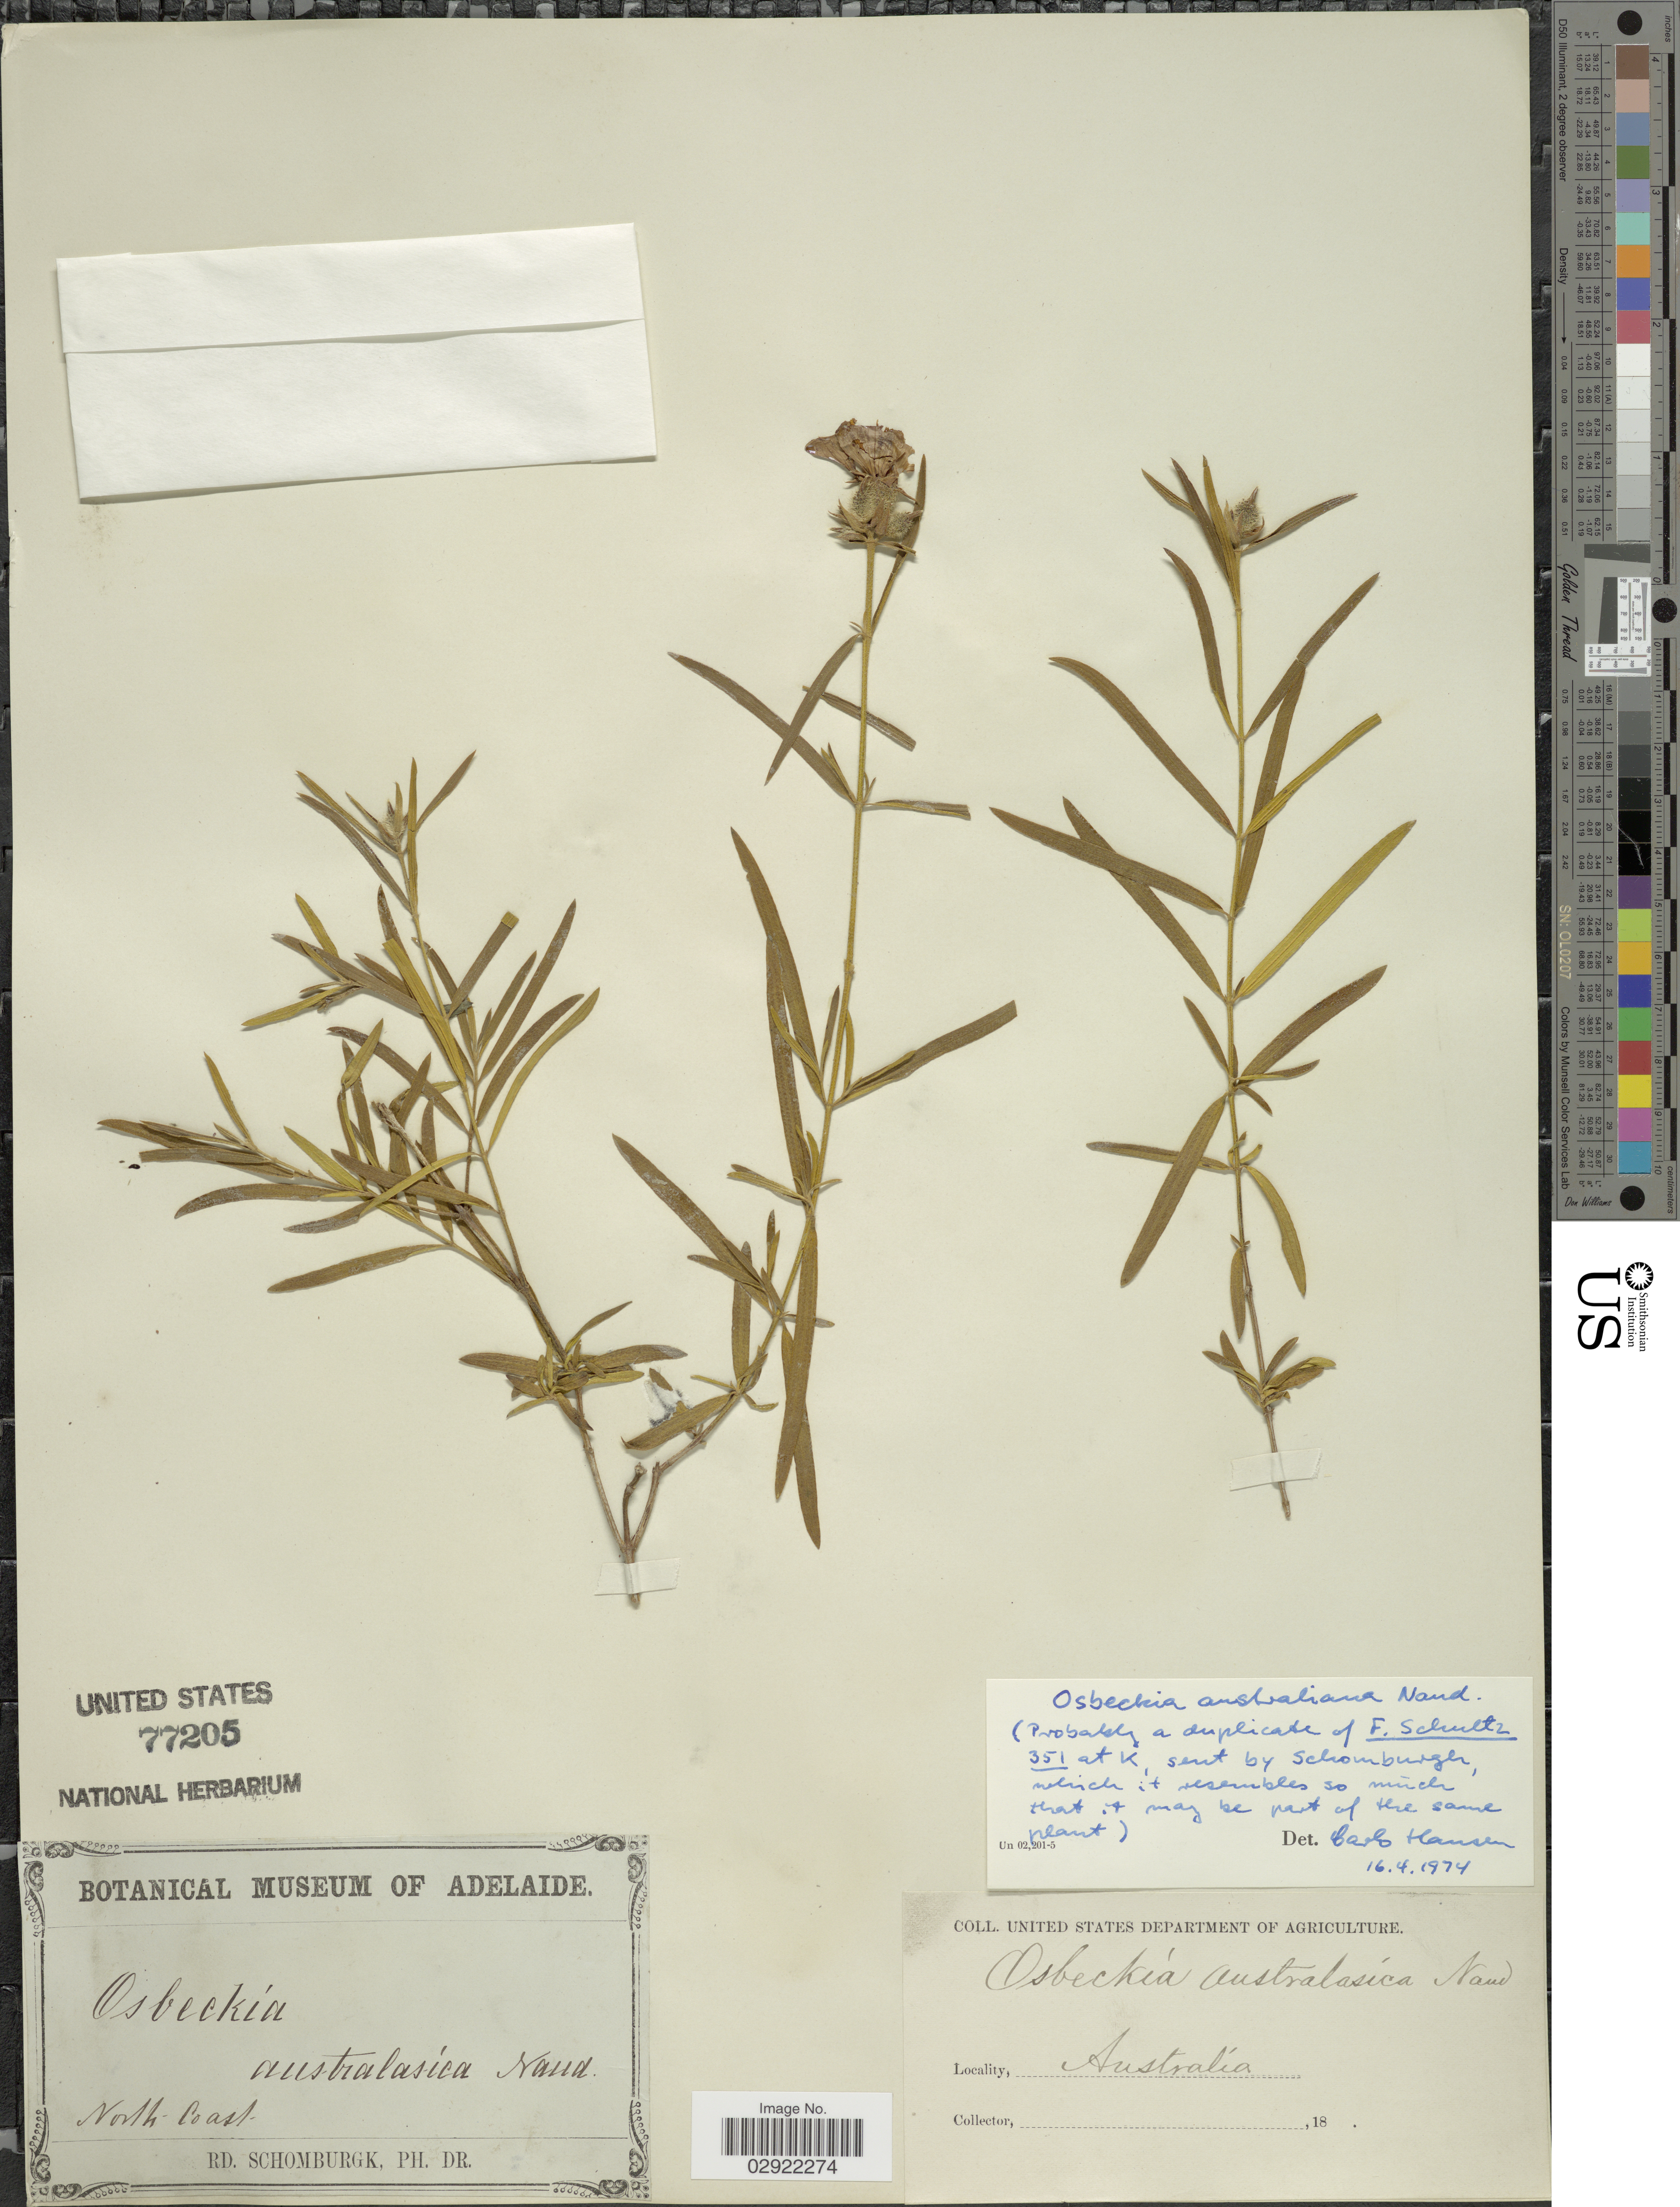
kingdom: Plantae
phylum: Tracheophyta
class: Magnoliopsida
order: Myrtales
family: Melastomataceae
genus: Osbeckia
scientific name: Osbeckia australiana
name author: Naudin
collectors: R. Schomburgk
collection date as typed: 18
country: Australia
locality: North Coast.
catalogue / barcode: US 77205